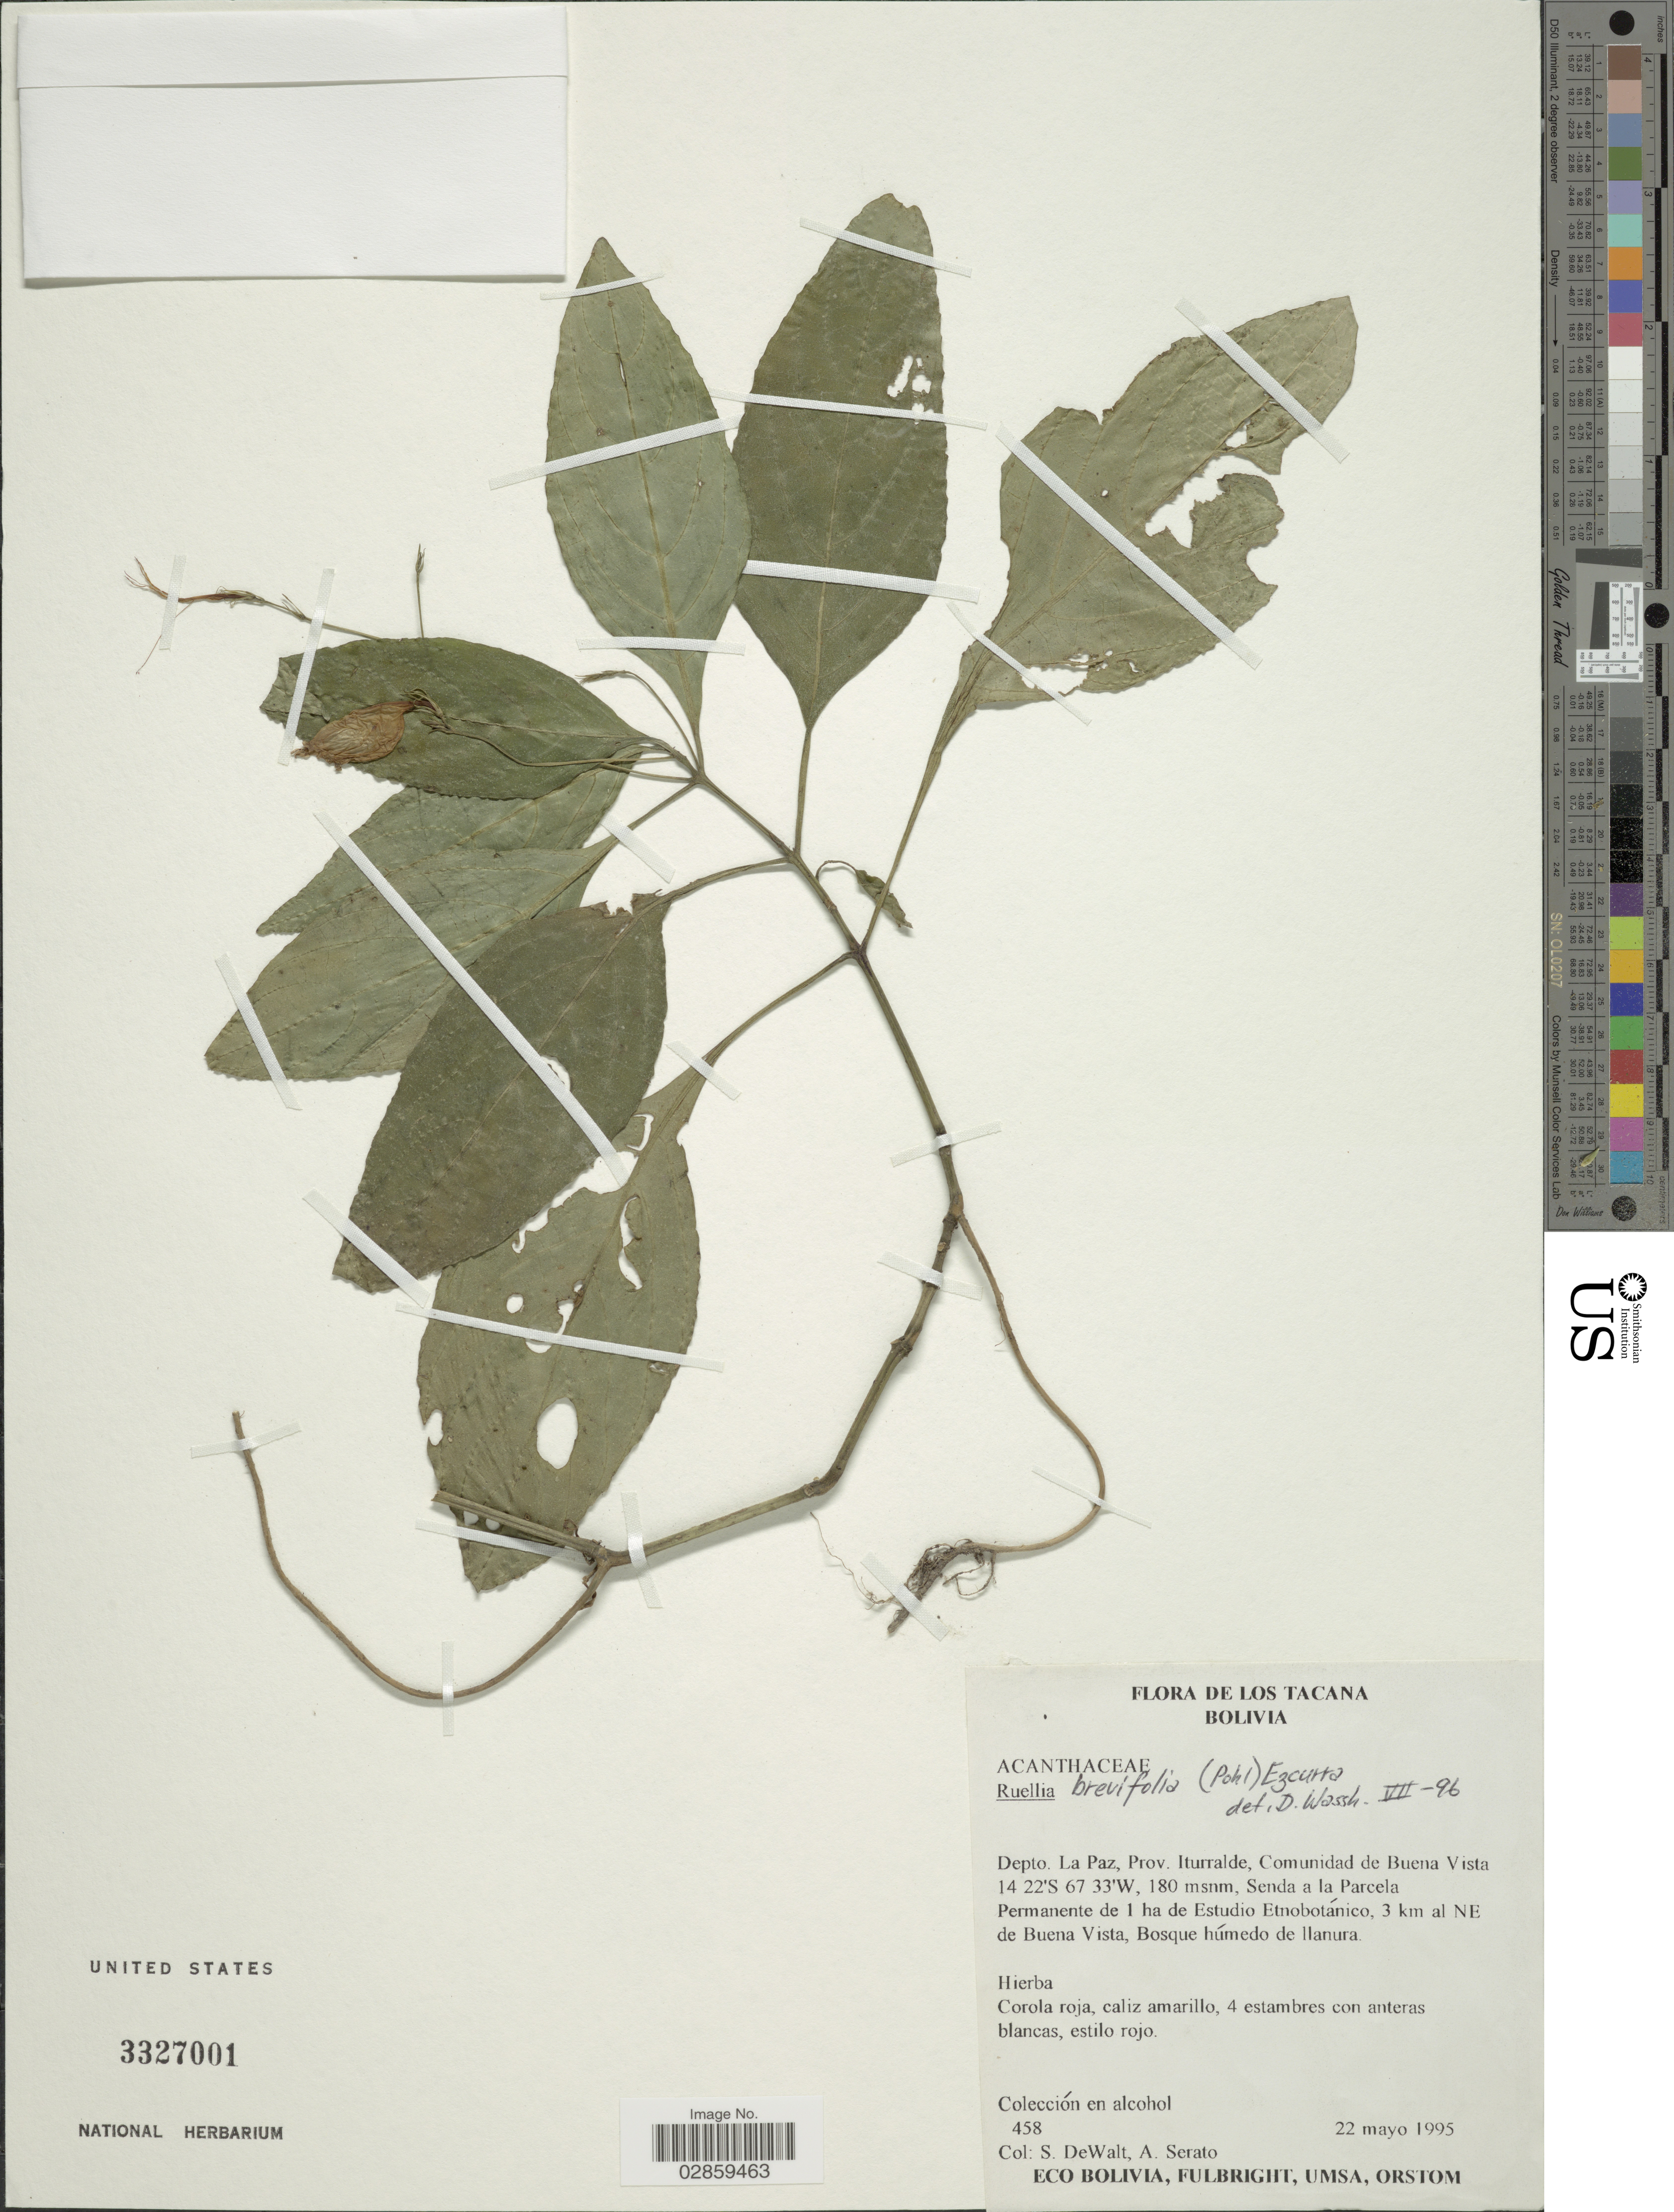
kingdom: Plantae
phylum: Tracheophyta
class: Magnoliopsida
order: Lamiales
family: Acanthaceae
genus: Ruellia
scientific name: Ruellia brevifolia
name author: (Pohl) C. Ezcurra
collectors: S. DeWalt & A. Serato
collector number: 458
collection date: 1995-05-22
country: Bolivia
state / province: La Paz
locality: Depto. La Paz, Iturralde, Comunidad de Buena Vista, Senda a la Parcela Permanente de 1 ha de Estudio Etnobotánico, 3 km al NE de Buena Vista.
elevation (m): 180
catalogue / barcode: US 3327001